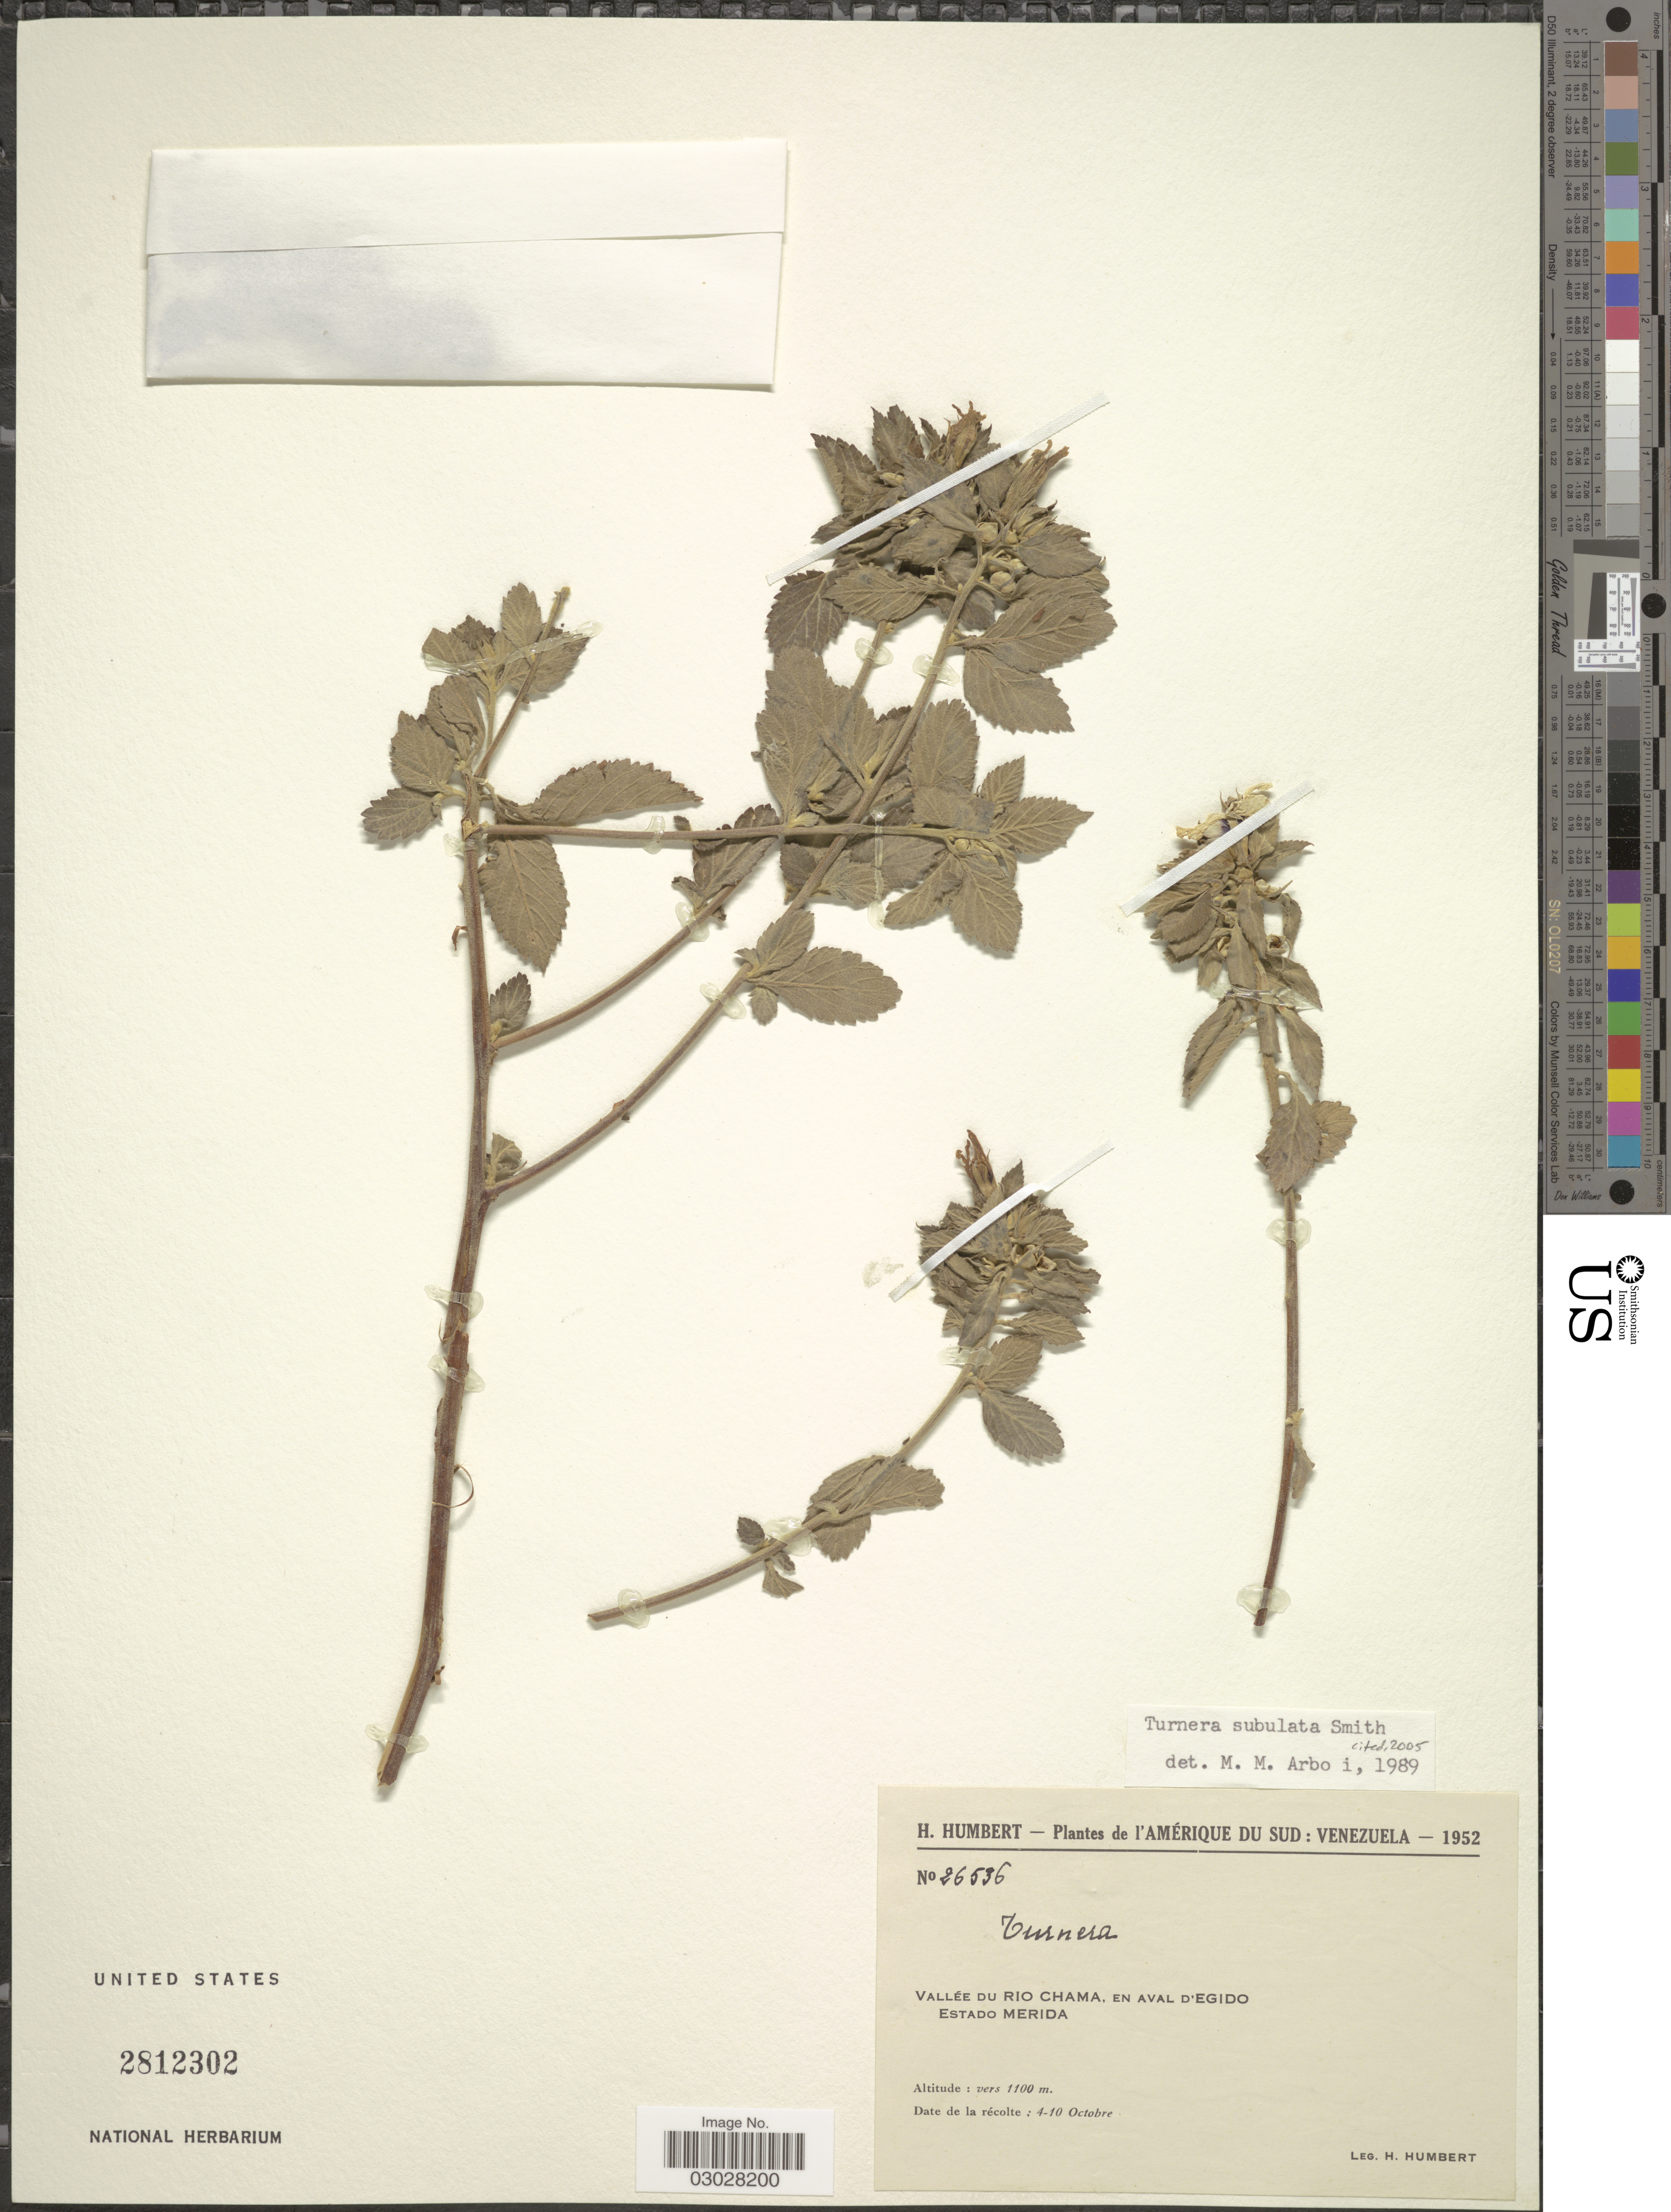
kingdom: Plantae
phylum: Tracheophyta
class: Magnoliopsida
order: Malpighiales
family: Turneraceae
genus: Turnera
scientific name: Turnera subulata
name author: Sm.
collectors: H. Humbert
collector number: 26536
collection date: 1952-10-04/1952-10-10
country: Venezuela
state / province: Mérida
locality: Vallée du Rio Chama, en aval d'Egido. Estado Merida.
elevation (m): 1100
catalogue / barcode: US 2812302